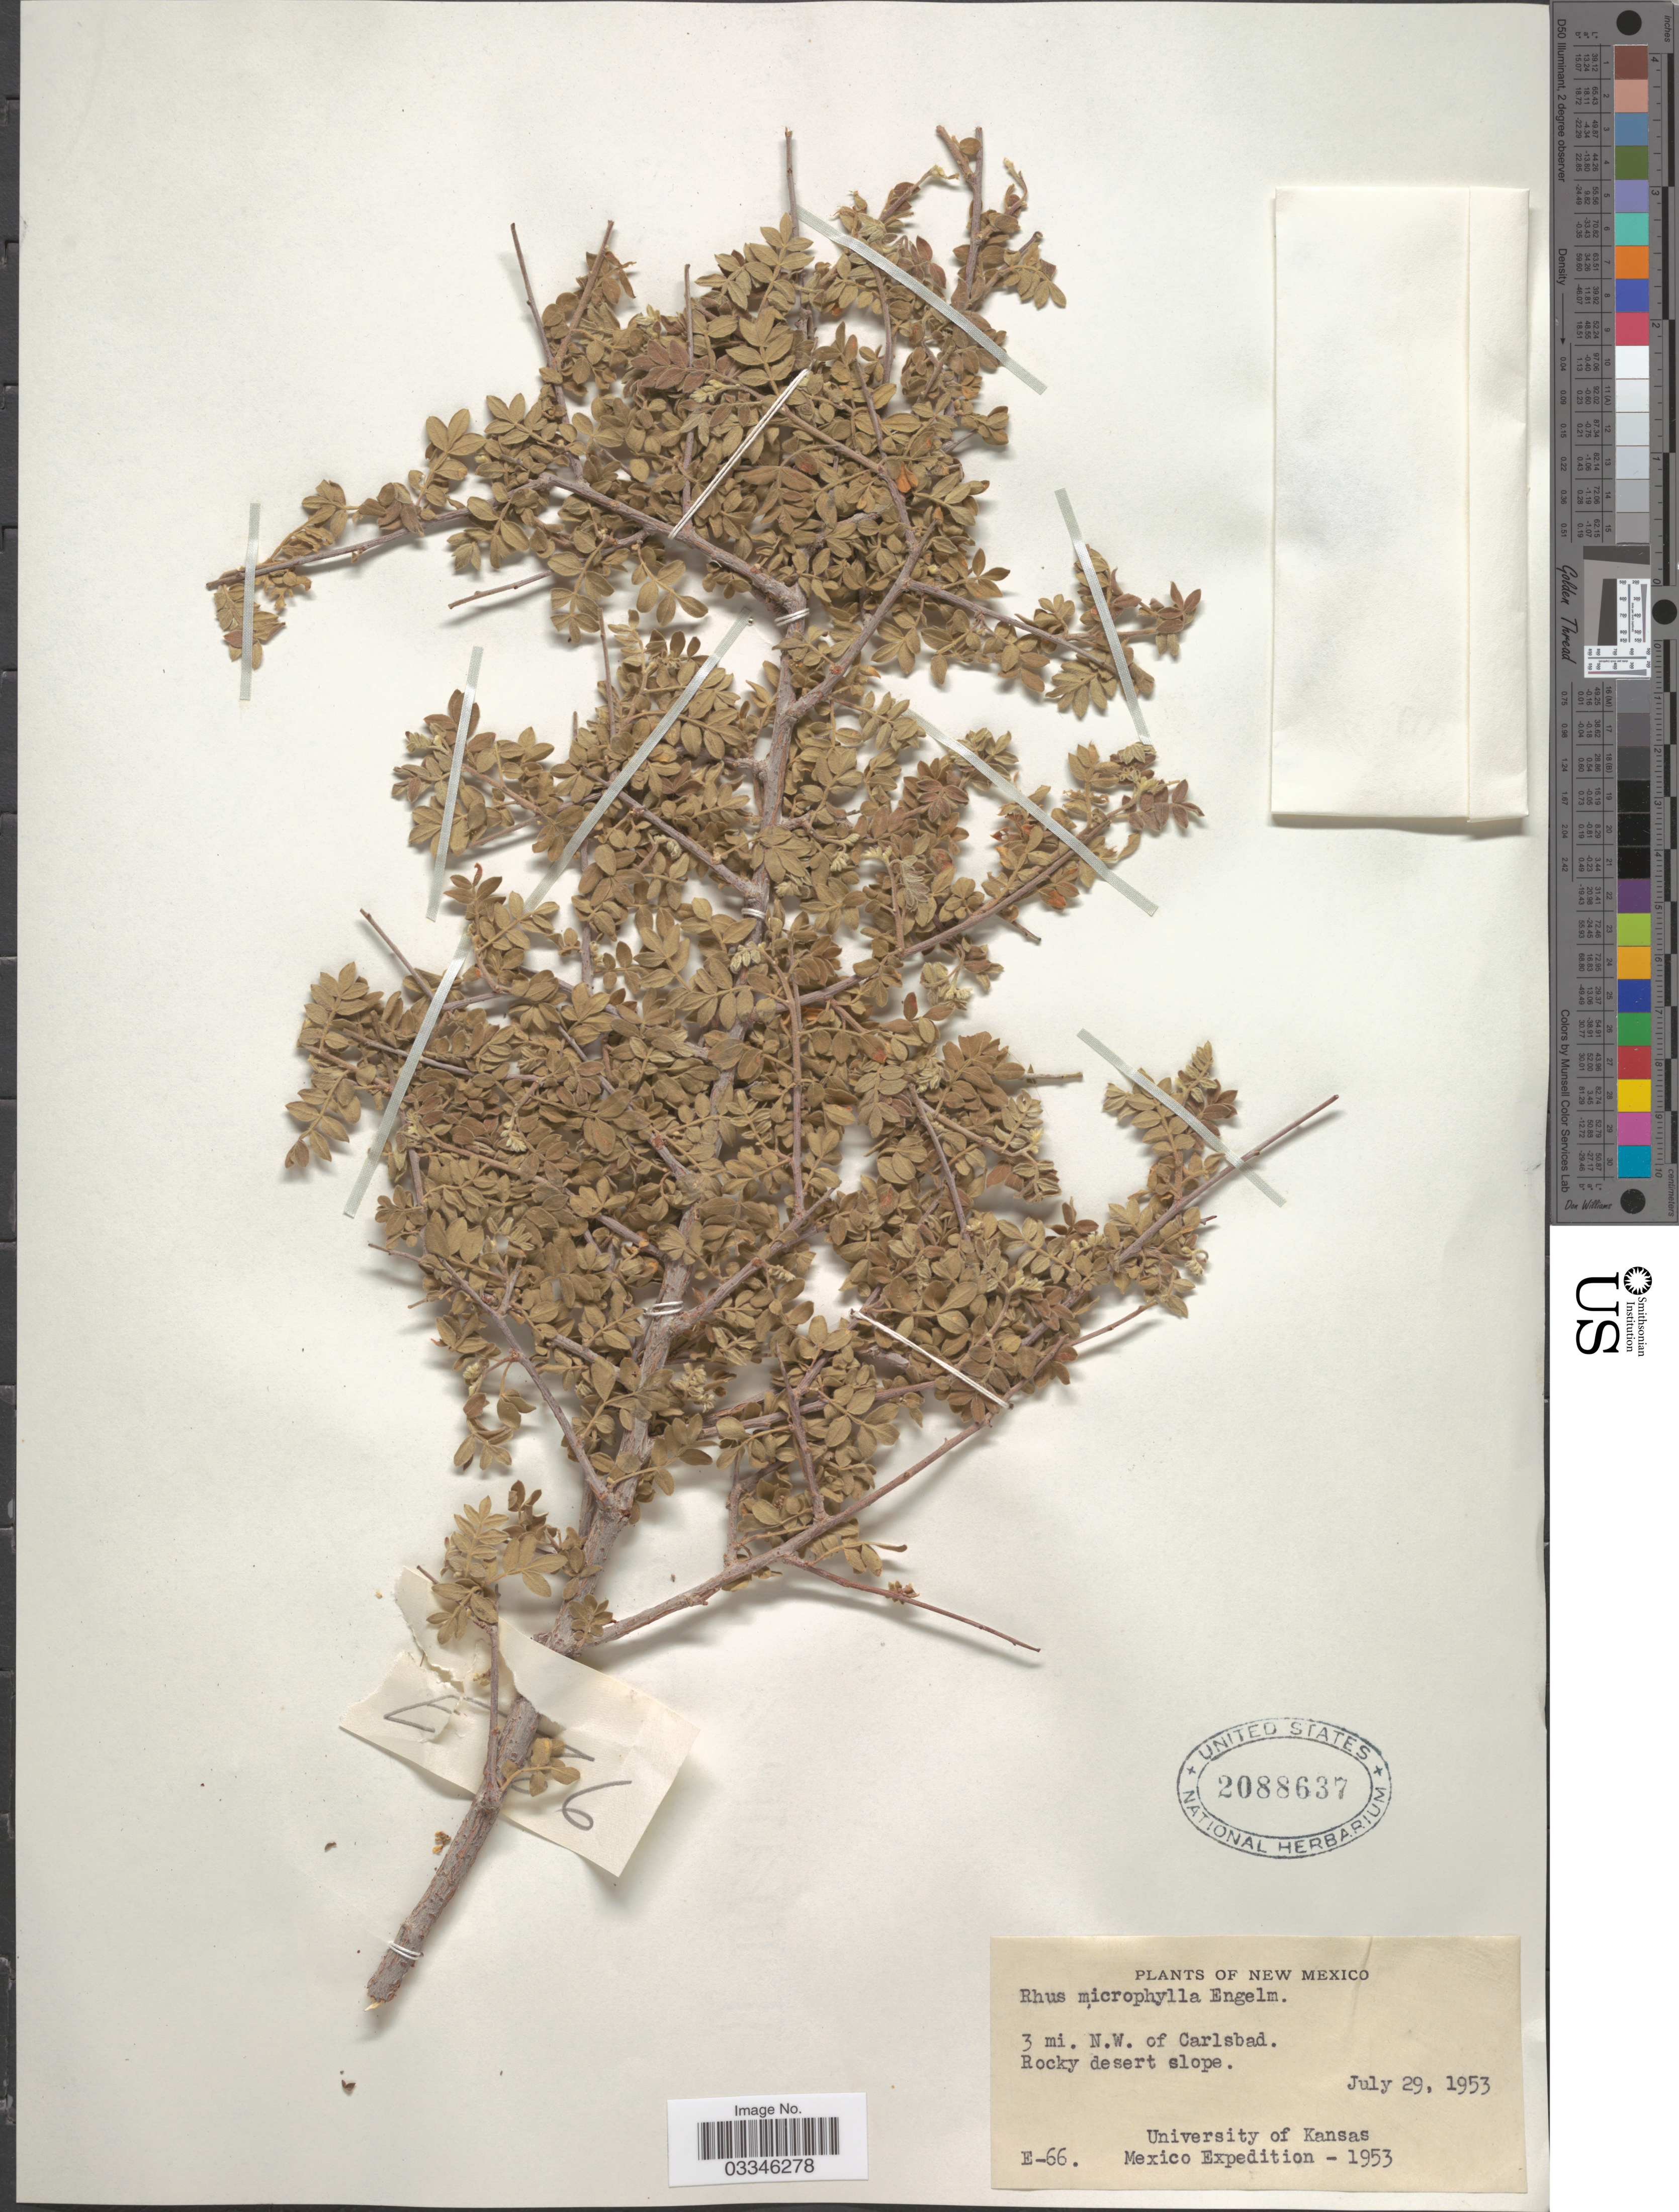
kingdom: Plantae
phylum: Tracheophyta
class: Magnoliopsida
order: Sapindales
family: Anacardiaceae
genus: Rhus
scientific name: Rhus microphylla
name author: Engelm.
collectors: University of Kansas Mexico Expedition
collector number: E-66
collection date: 1953-07-29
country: United States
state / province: New Mexico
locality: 3 mi. N.W. of Carlsbad.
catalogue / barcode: US 2088637